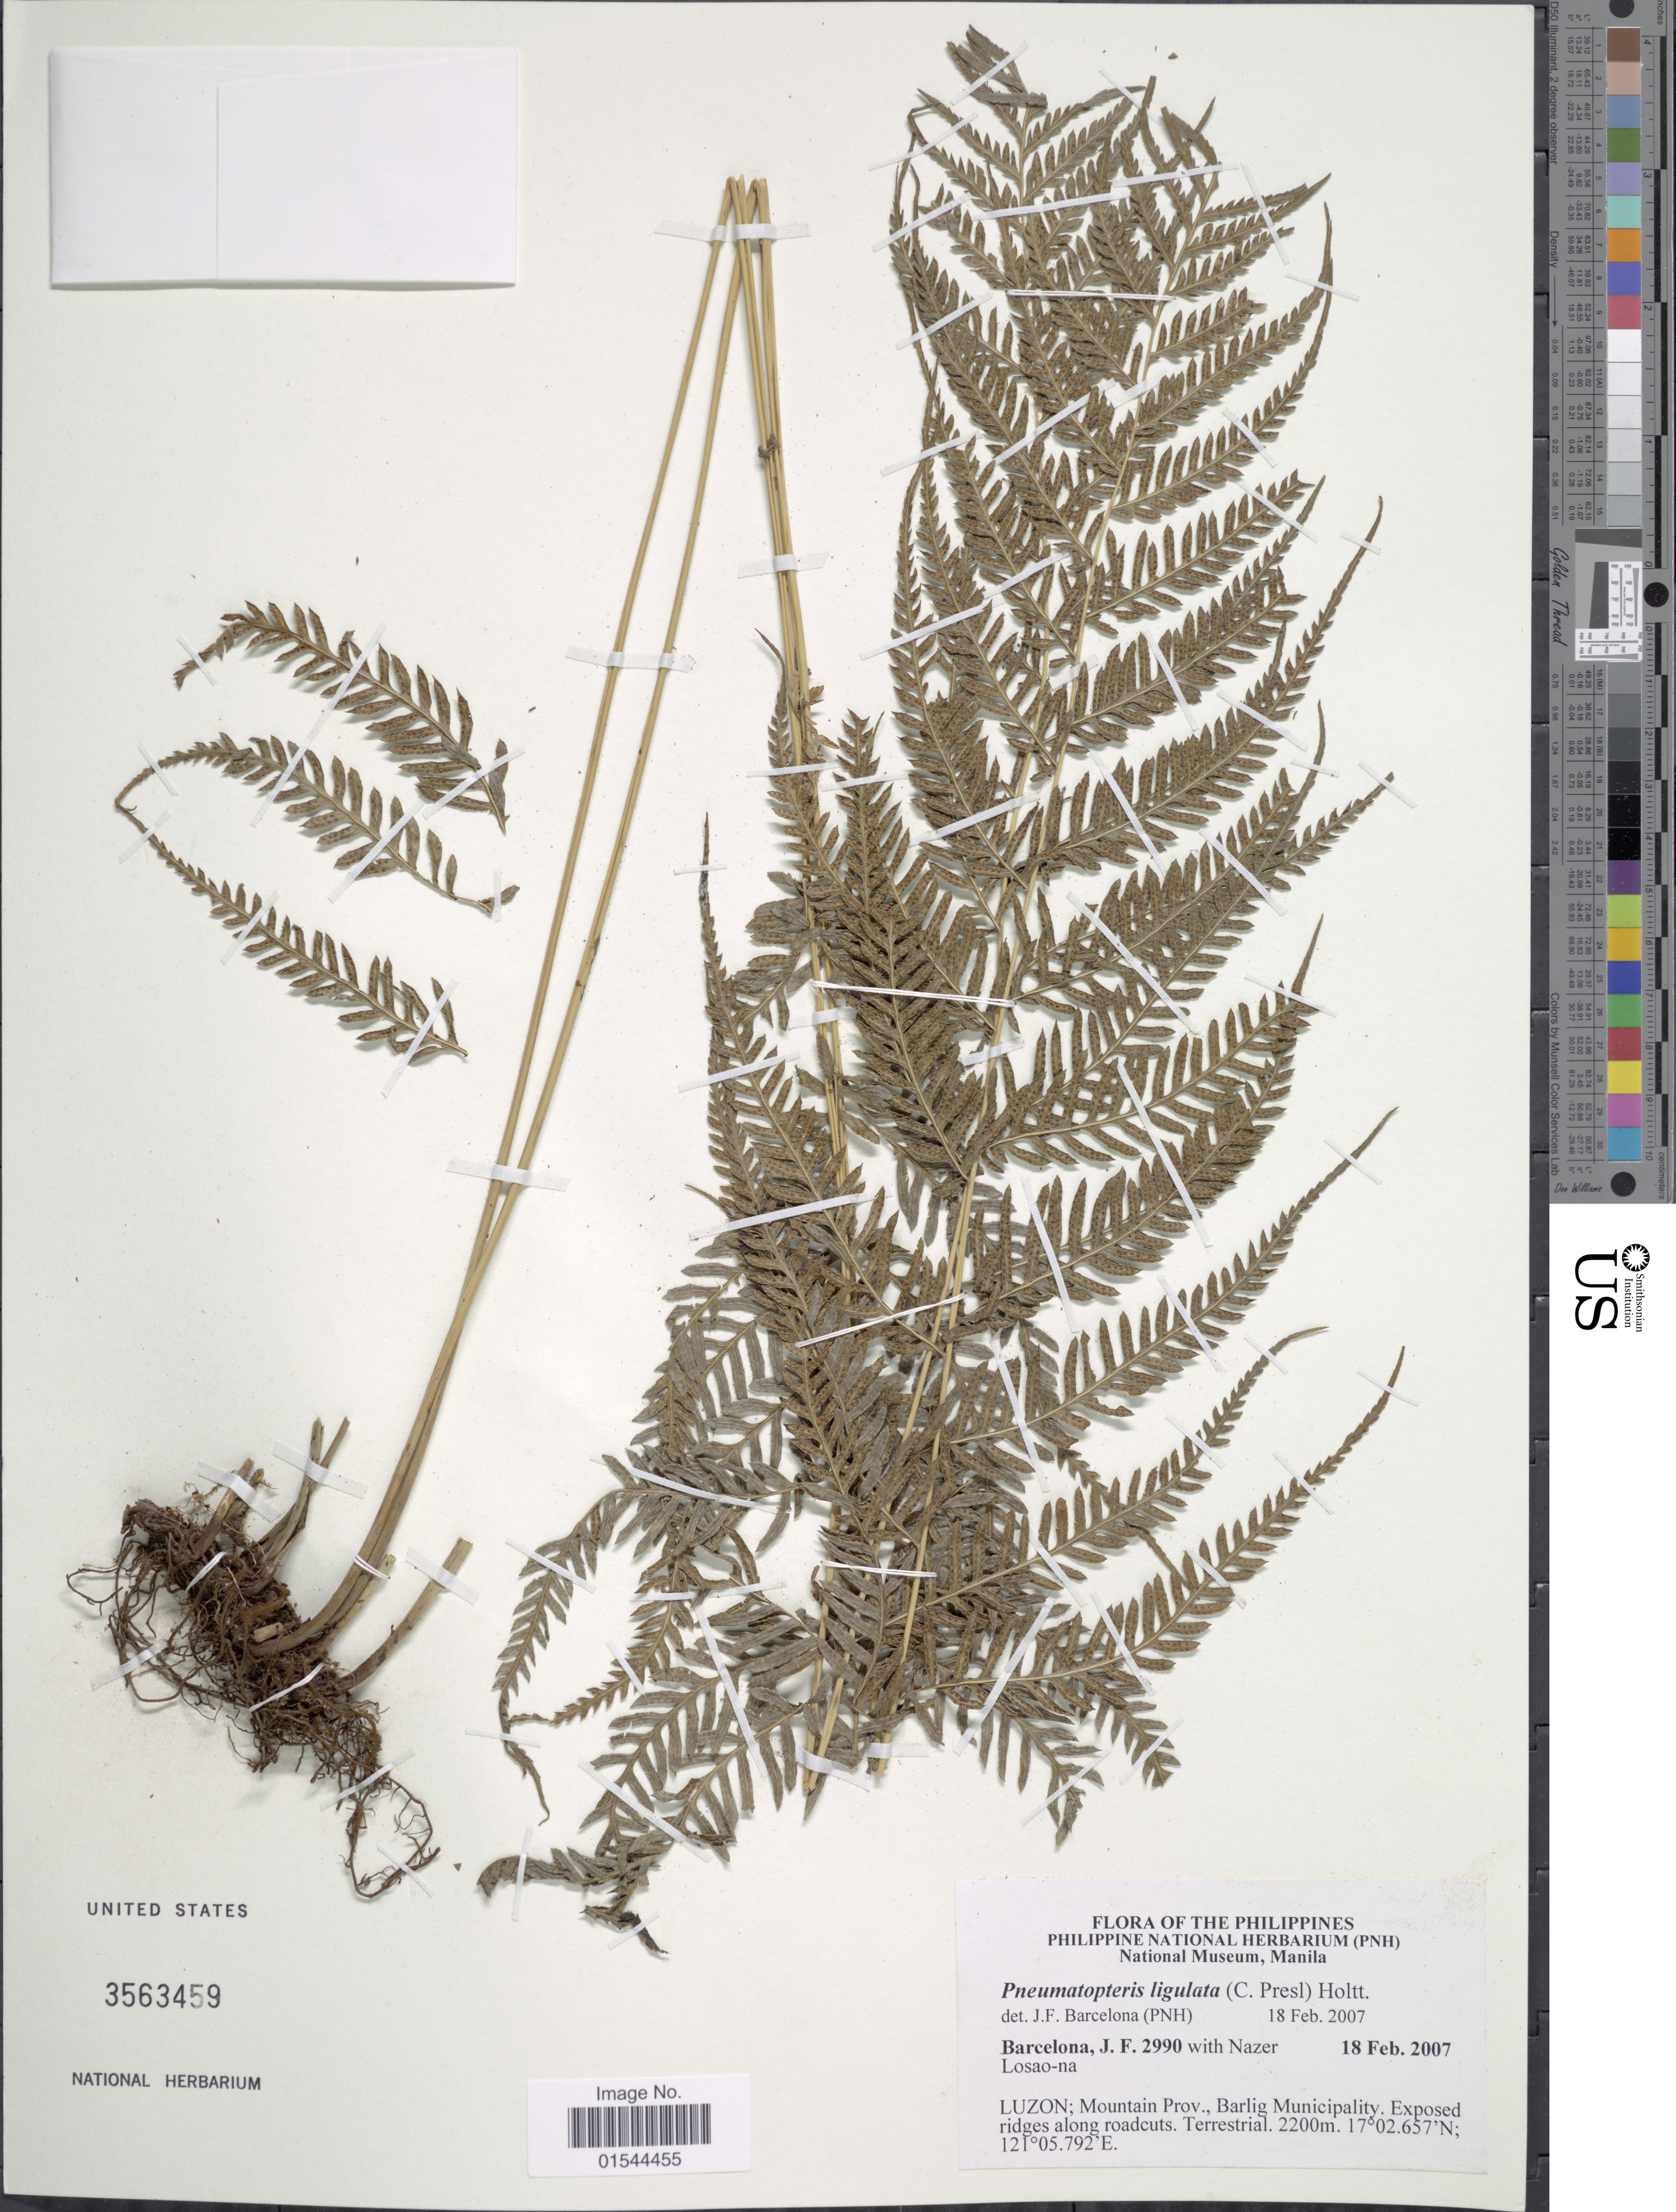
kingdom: Plantae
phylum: Tracheophyta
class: Polypodiopsida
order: Polypodiales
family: Thelypteridaceae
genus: Pneumatopteris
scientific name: Pneumatopteris ligulata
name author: (C. Presl) Holttum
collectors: J. F. Barcelona & N. Losao-na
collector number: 2990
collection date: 2007-02-18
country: Philippines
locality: Luzon; Mountain Prov., Barlig Municipality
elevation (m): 2200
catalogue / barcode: US 3563459